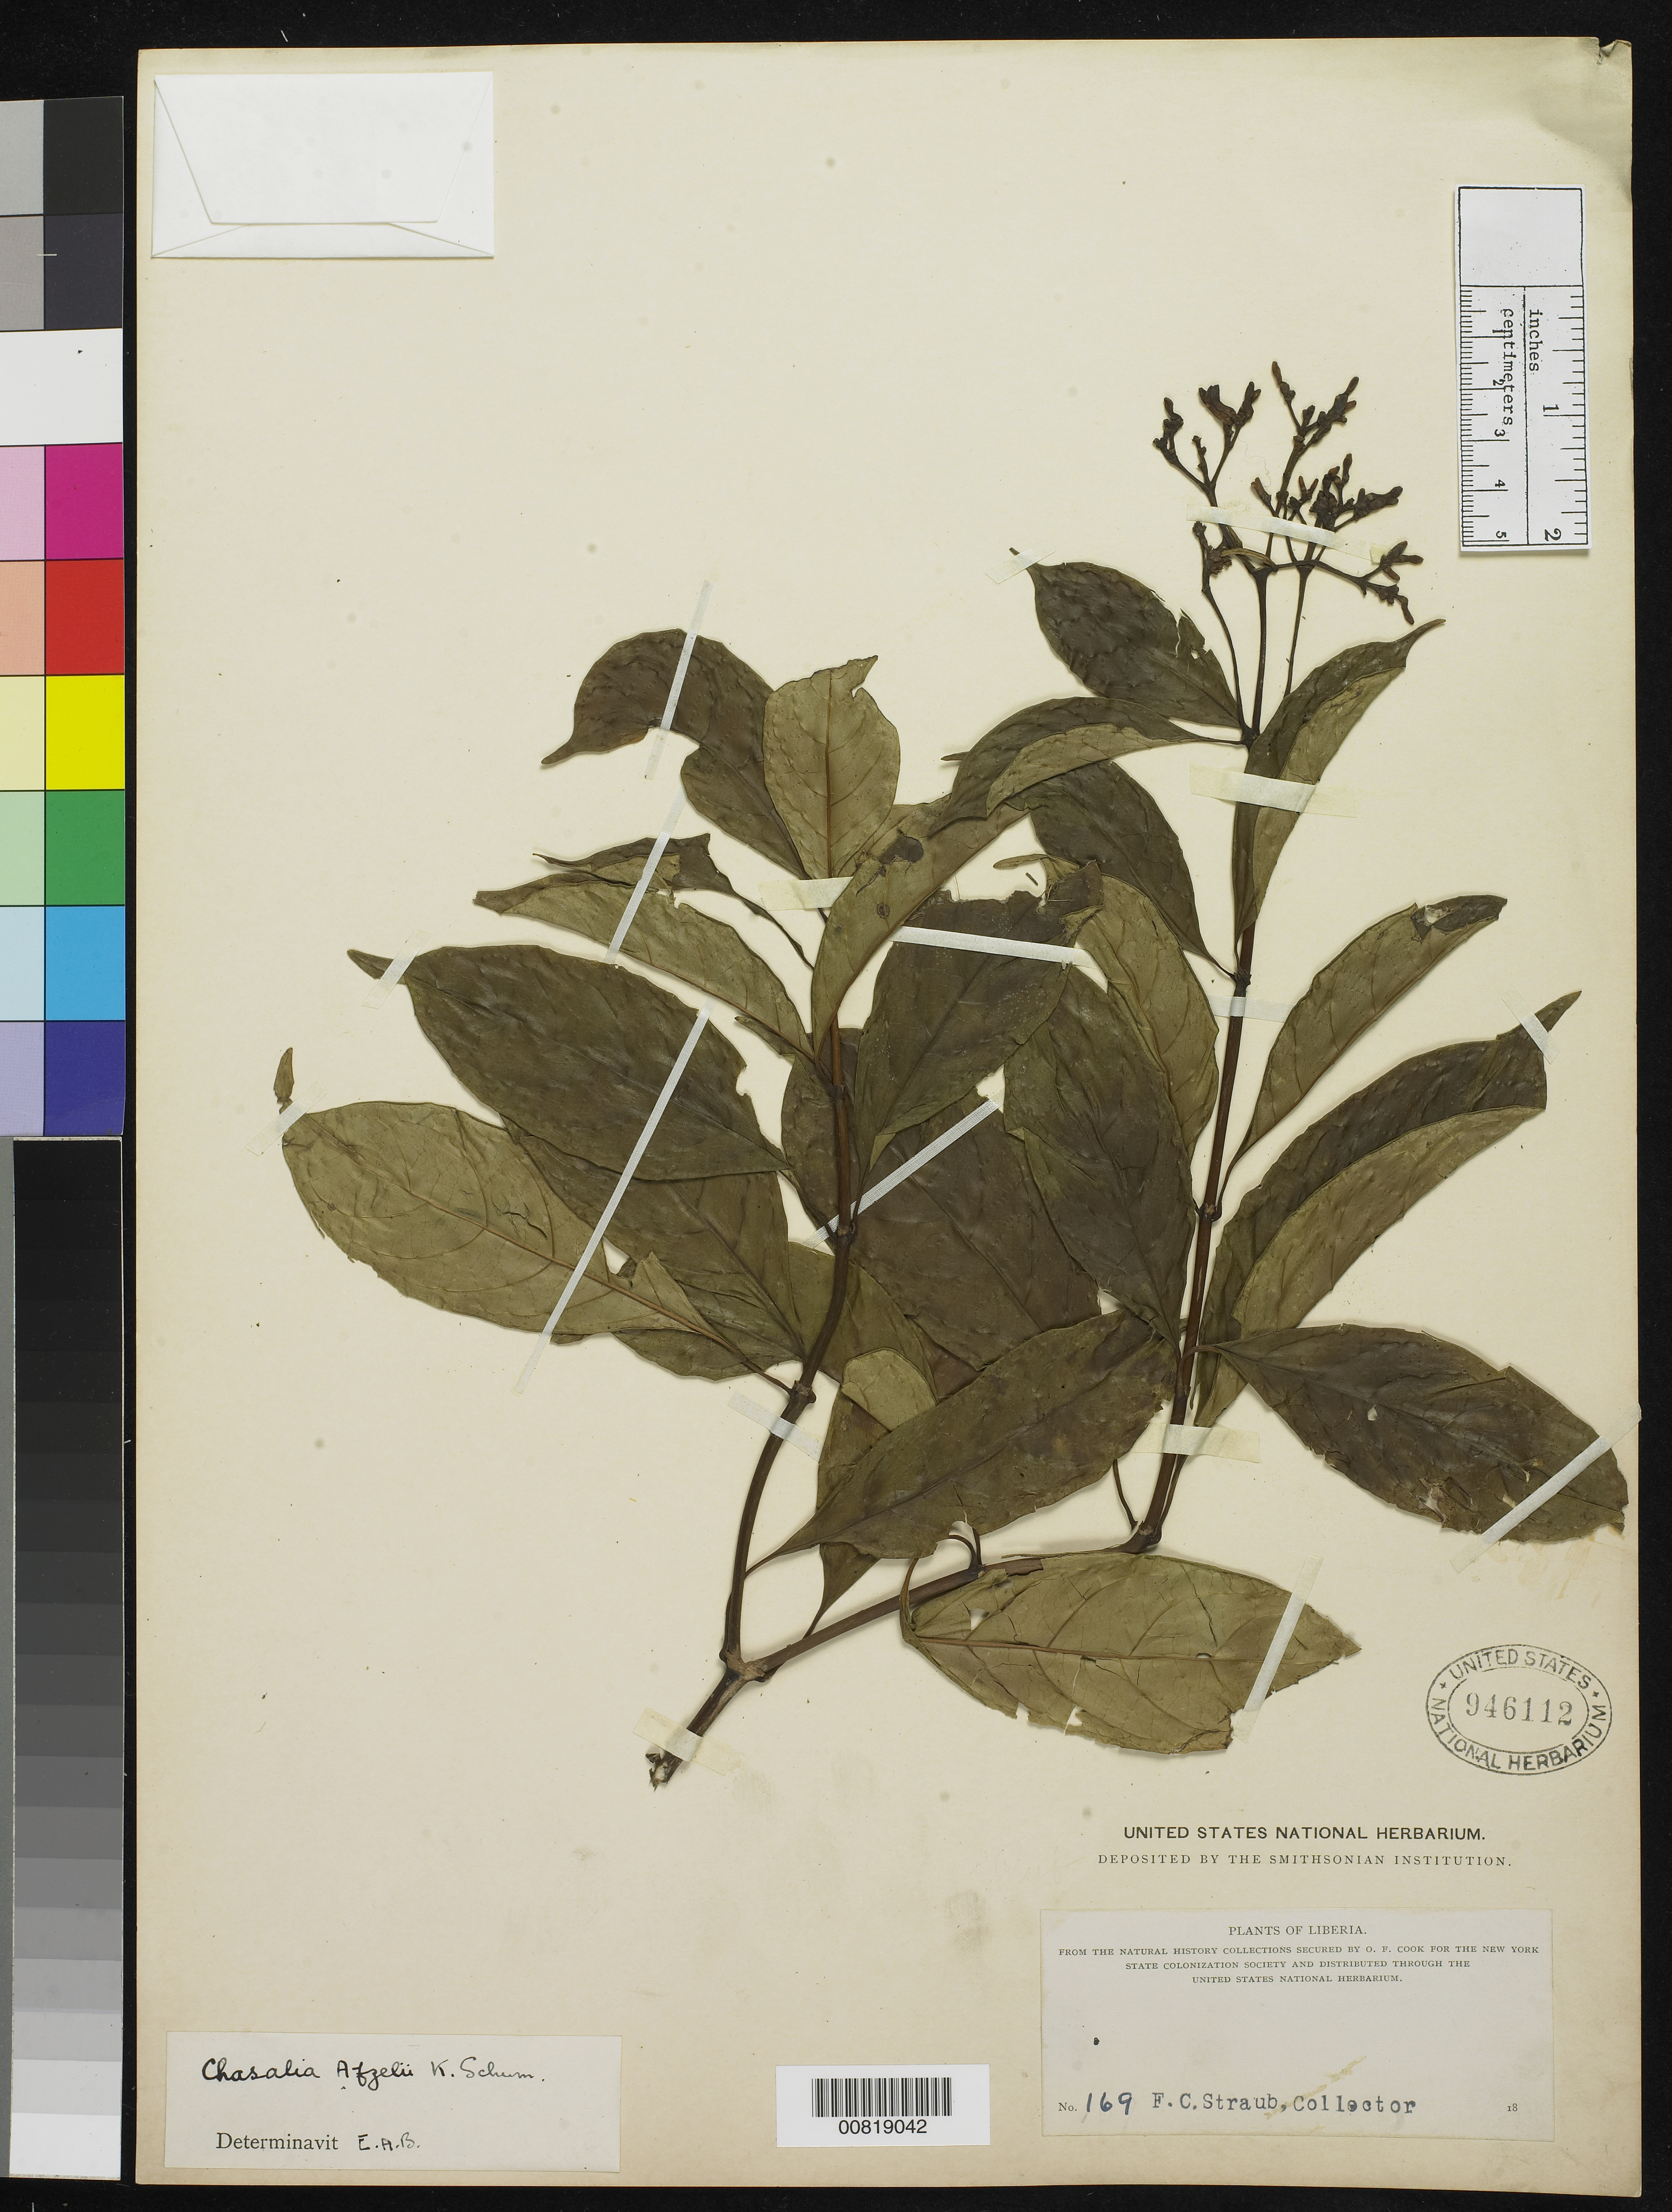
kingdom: Plantae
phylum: Tracheophyta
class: Magnoliopsida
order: Gentianales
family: Rubiaceae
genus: Chazaliella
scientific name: Chazaliella afzelii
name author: K. Schum.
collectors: F. Straub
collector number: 169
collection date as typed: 18--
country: Liberia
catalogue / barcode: US 946112